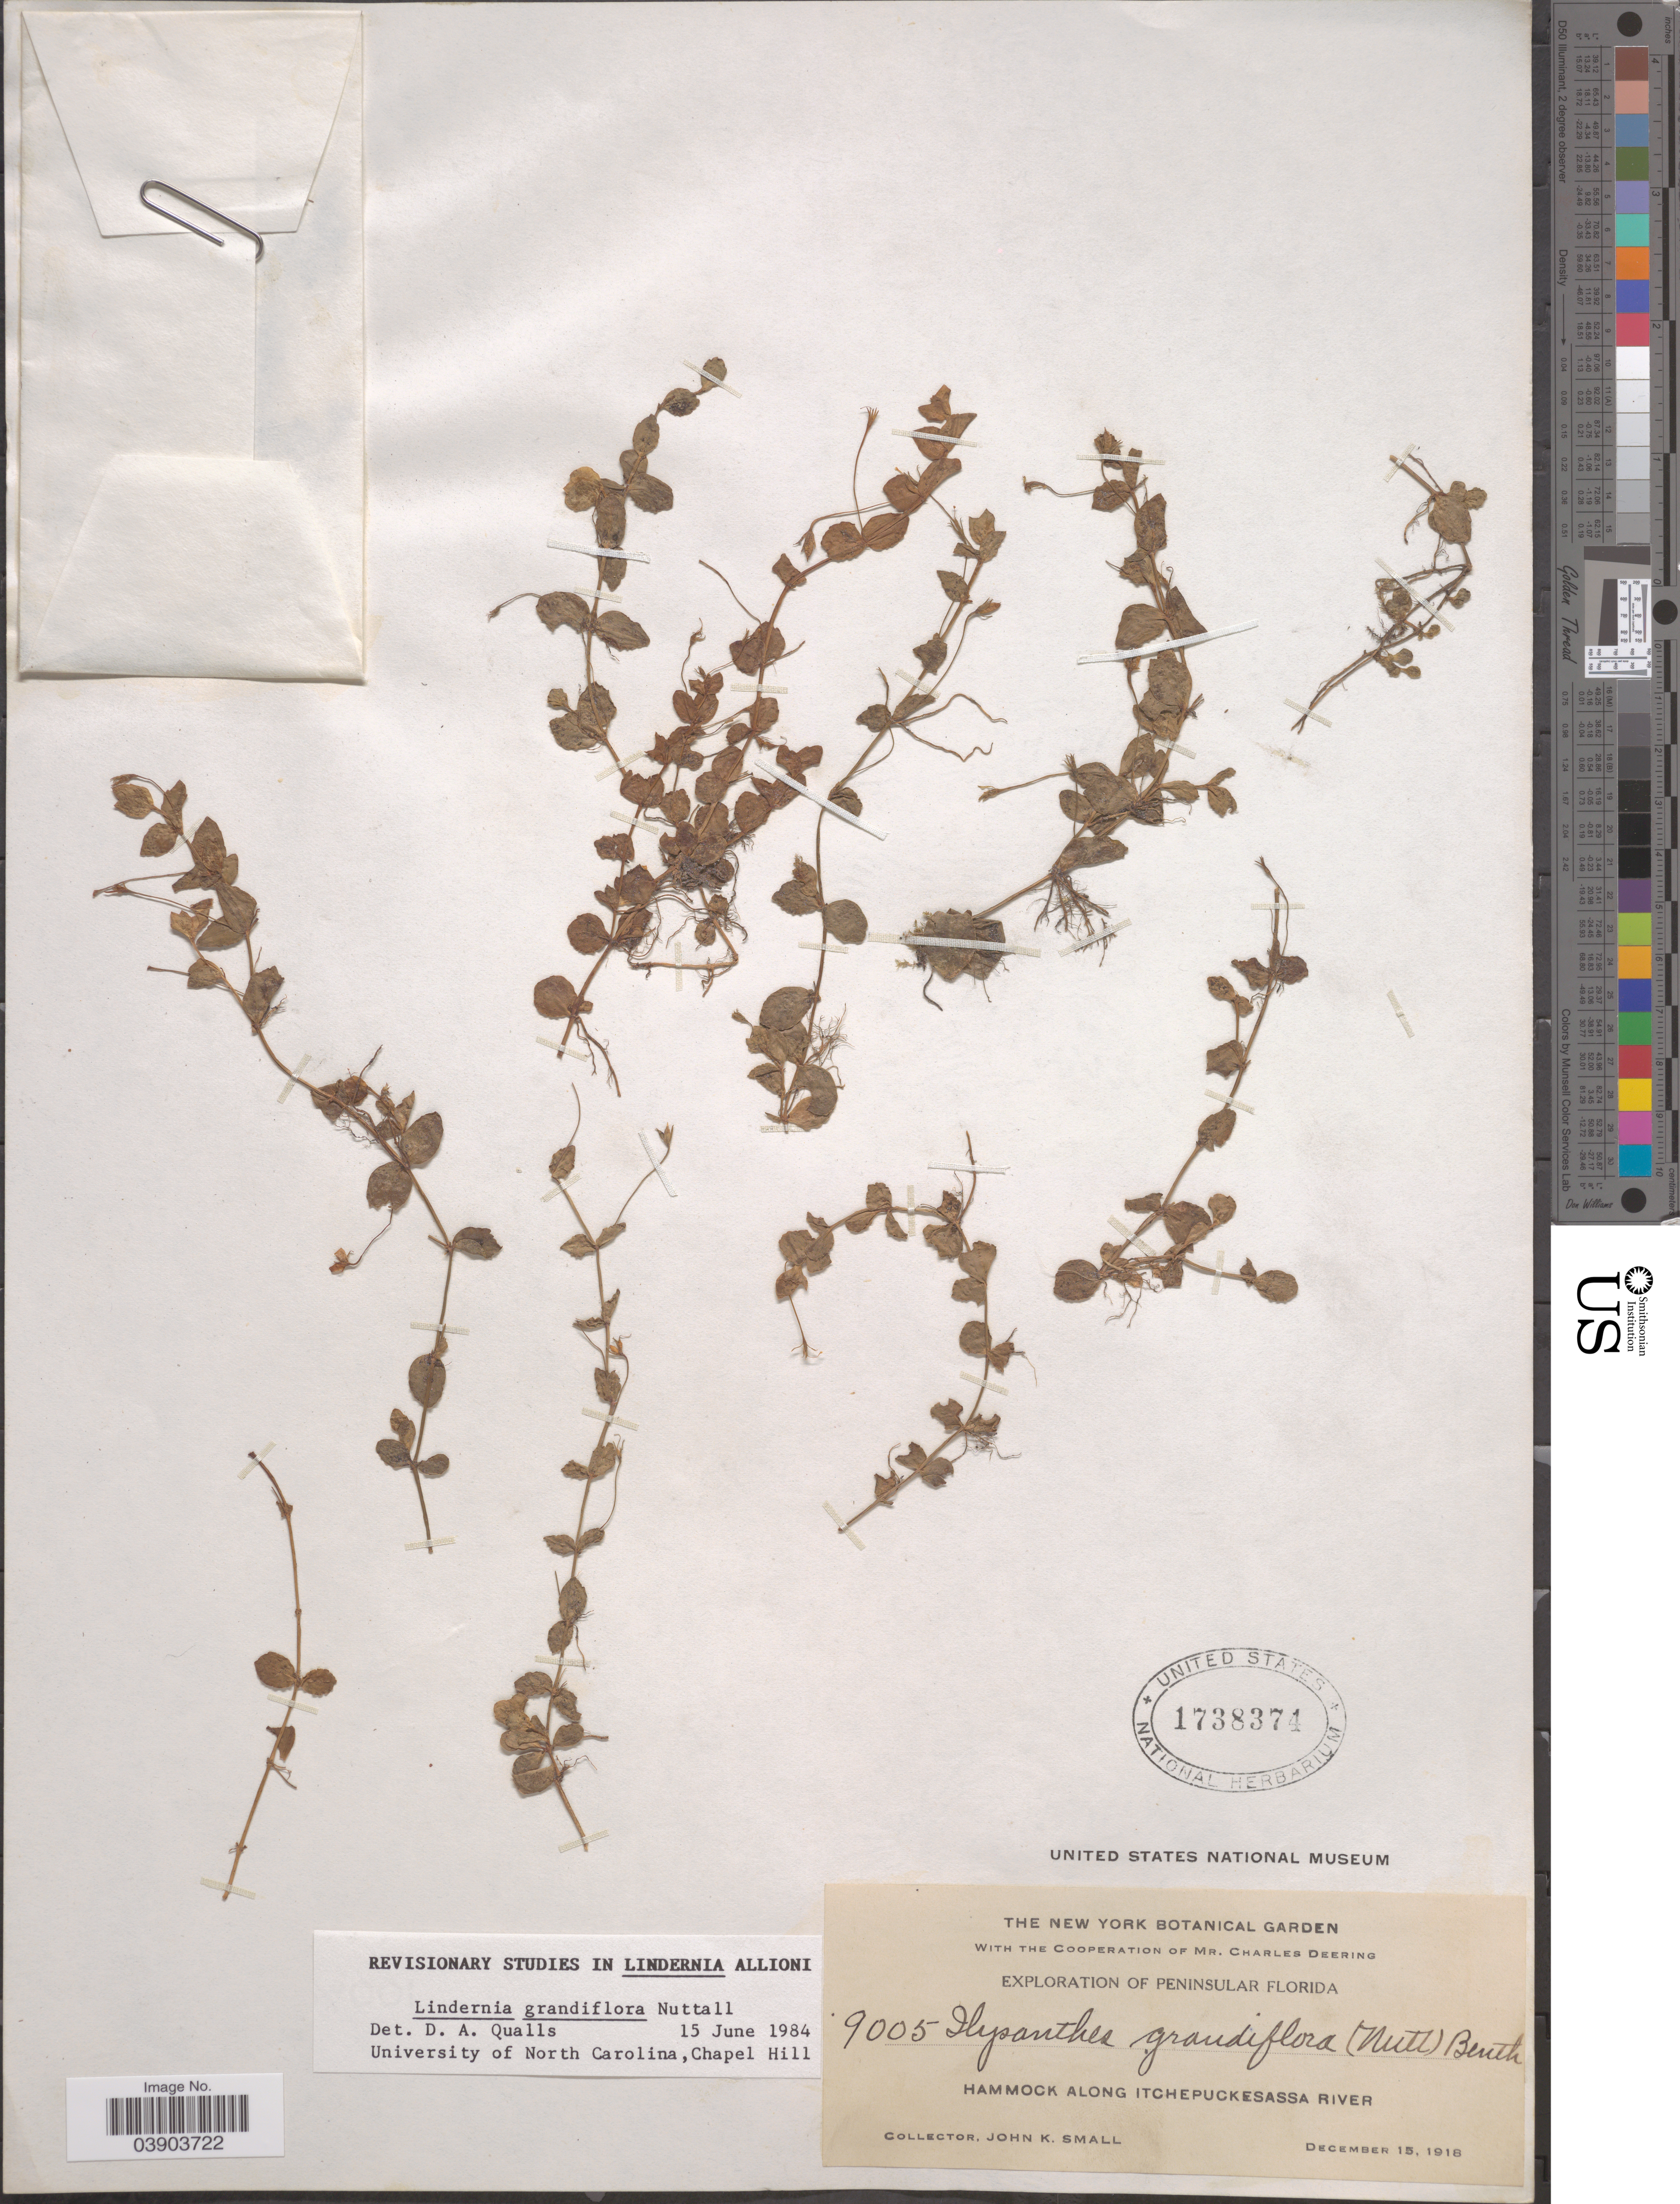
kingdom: Plantae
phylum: Tracheophyta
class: Magnoliopsida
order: Lamiales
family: Linderniaceae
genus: Lindernia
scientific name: Lindernia grandiflora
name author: Nutt.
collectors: J. K. Small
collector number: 9005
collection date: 1918-12-15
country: United States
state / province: Florida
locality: Peninsular Florida. Hammock along Itchepuckesassa River.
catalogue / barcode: US 1738374